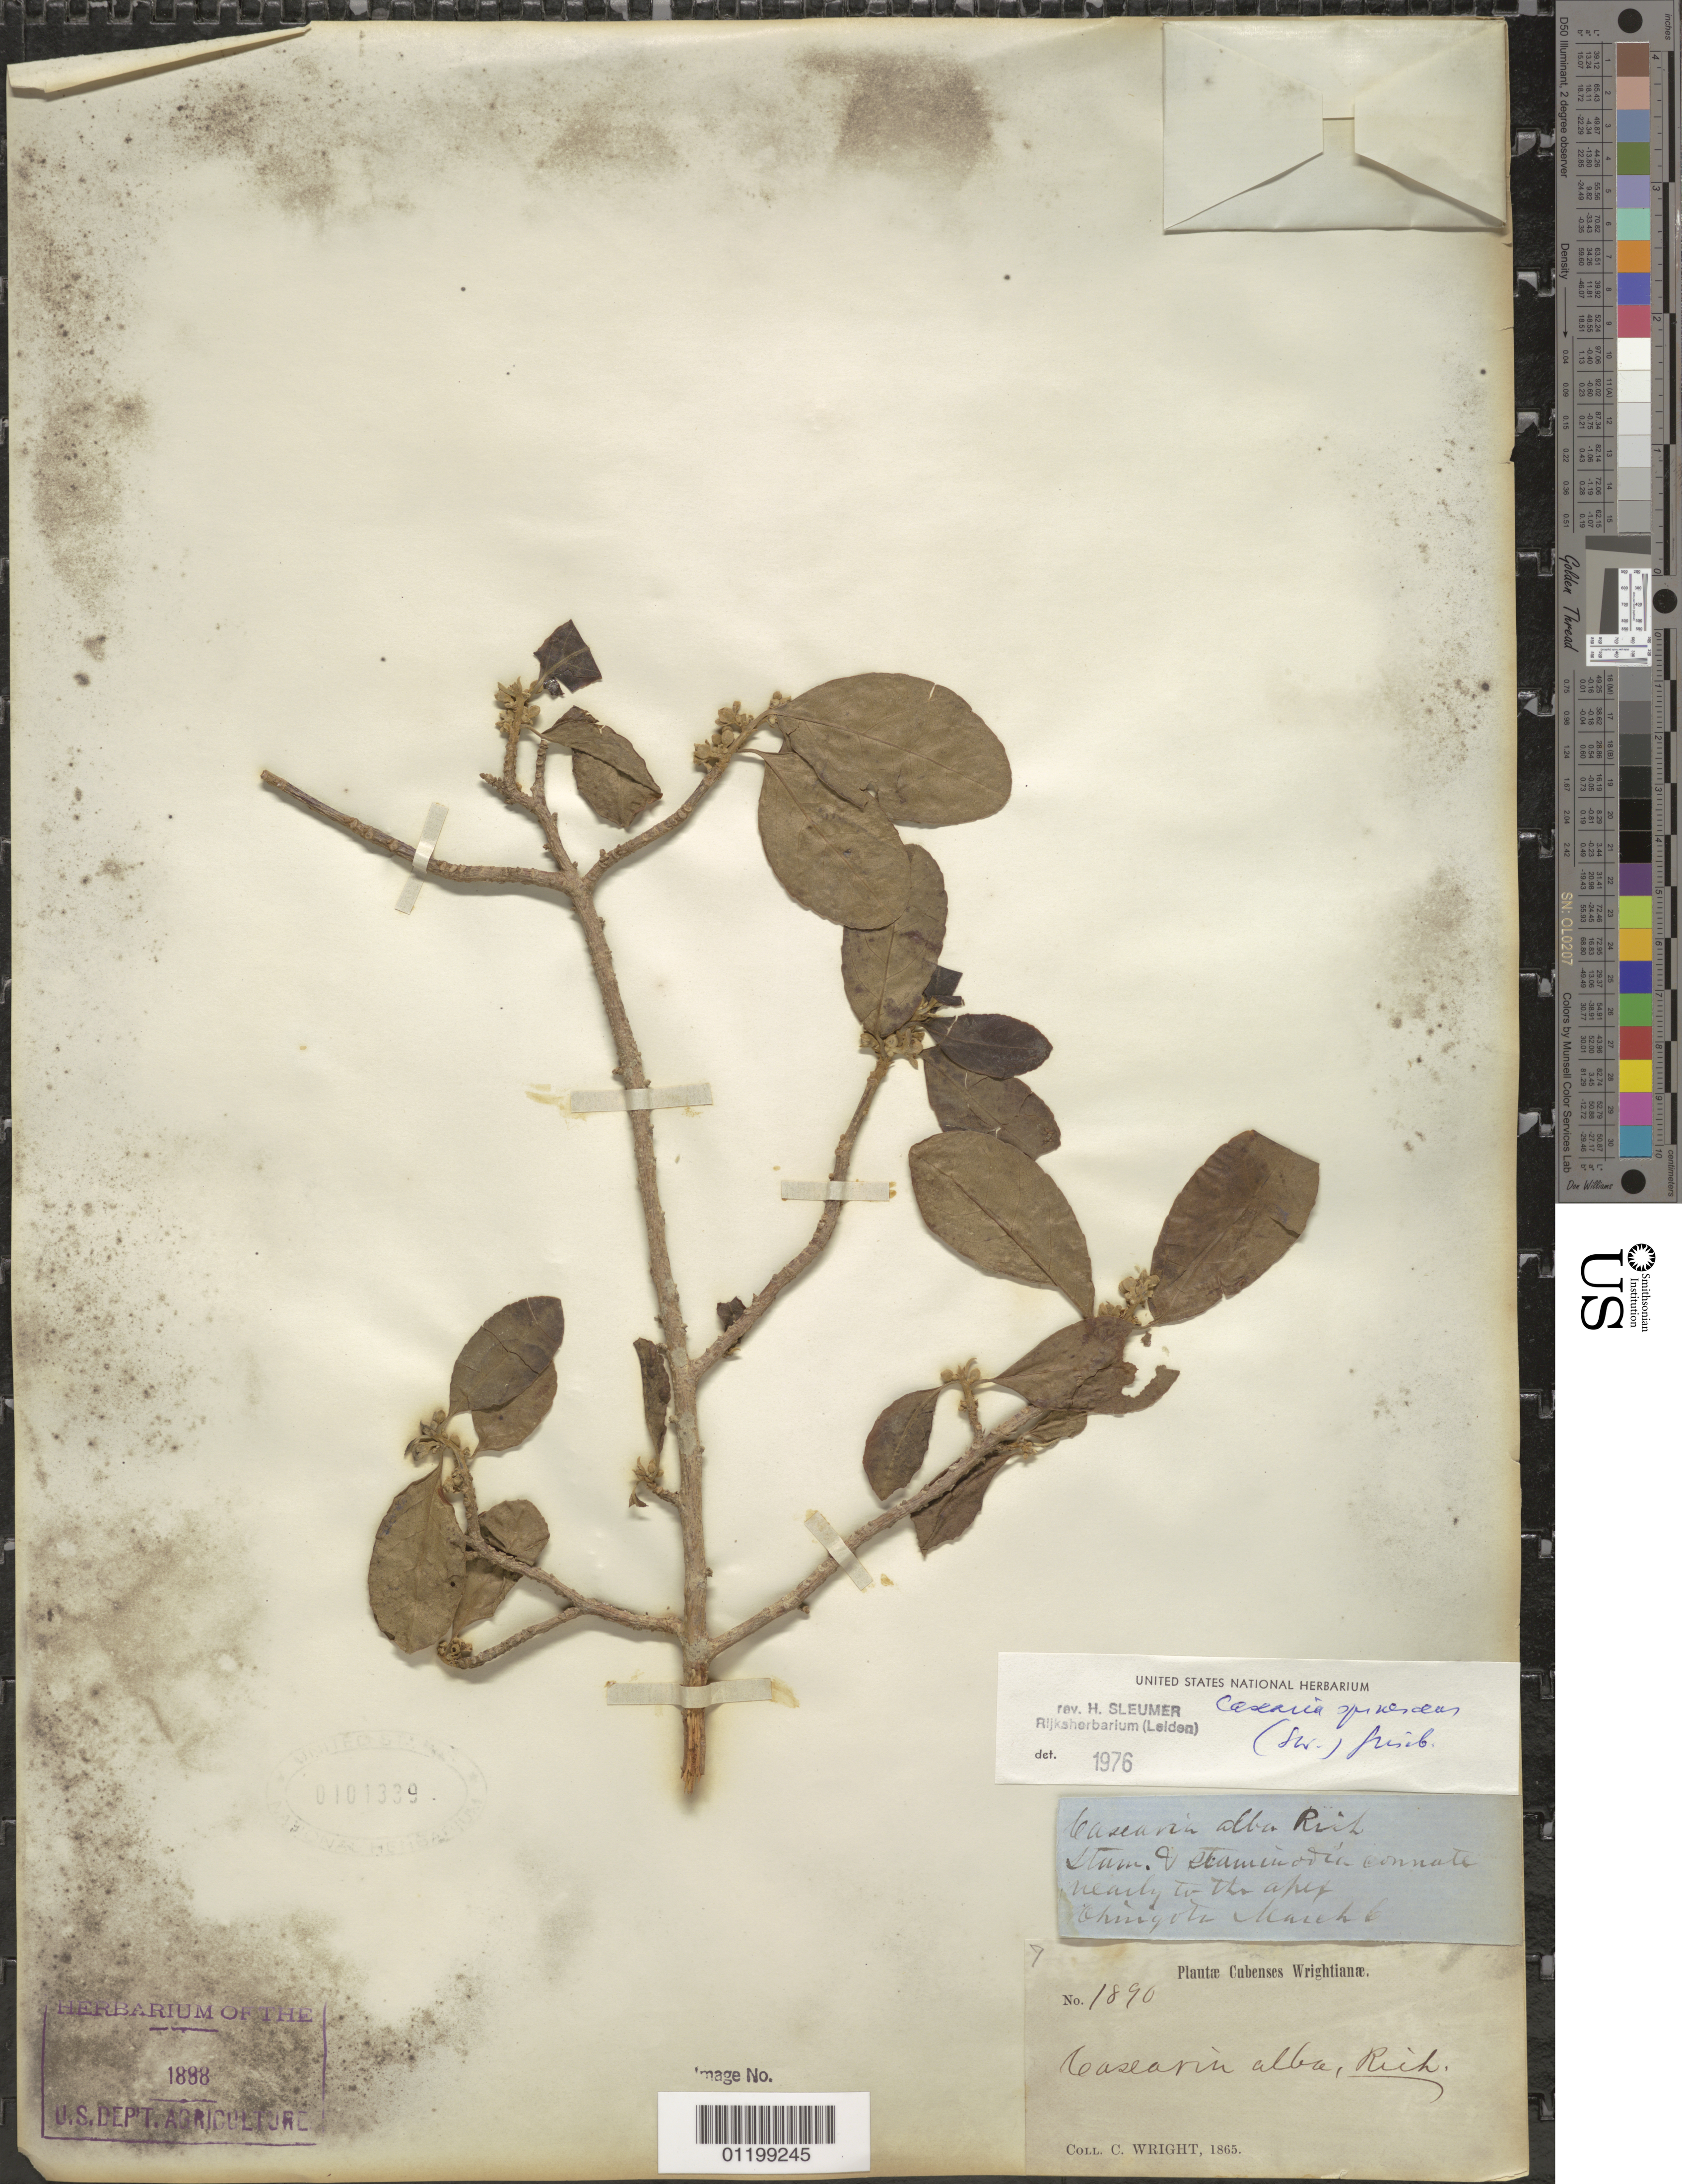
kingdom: Plantae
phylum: Tracheophyta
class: Magnoliopsida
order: Malpighiales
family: Salicaceae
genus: Casearia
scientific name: Casearia alba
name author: A. Rich.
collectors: C. Wright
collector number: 1890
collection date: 1865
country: Cuba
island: Cuba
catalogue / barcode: US 101339